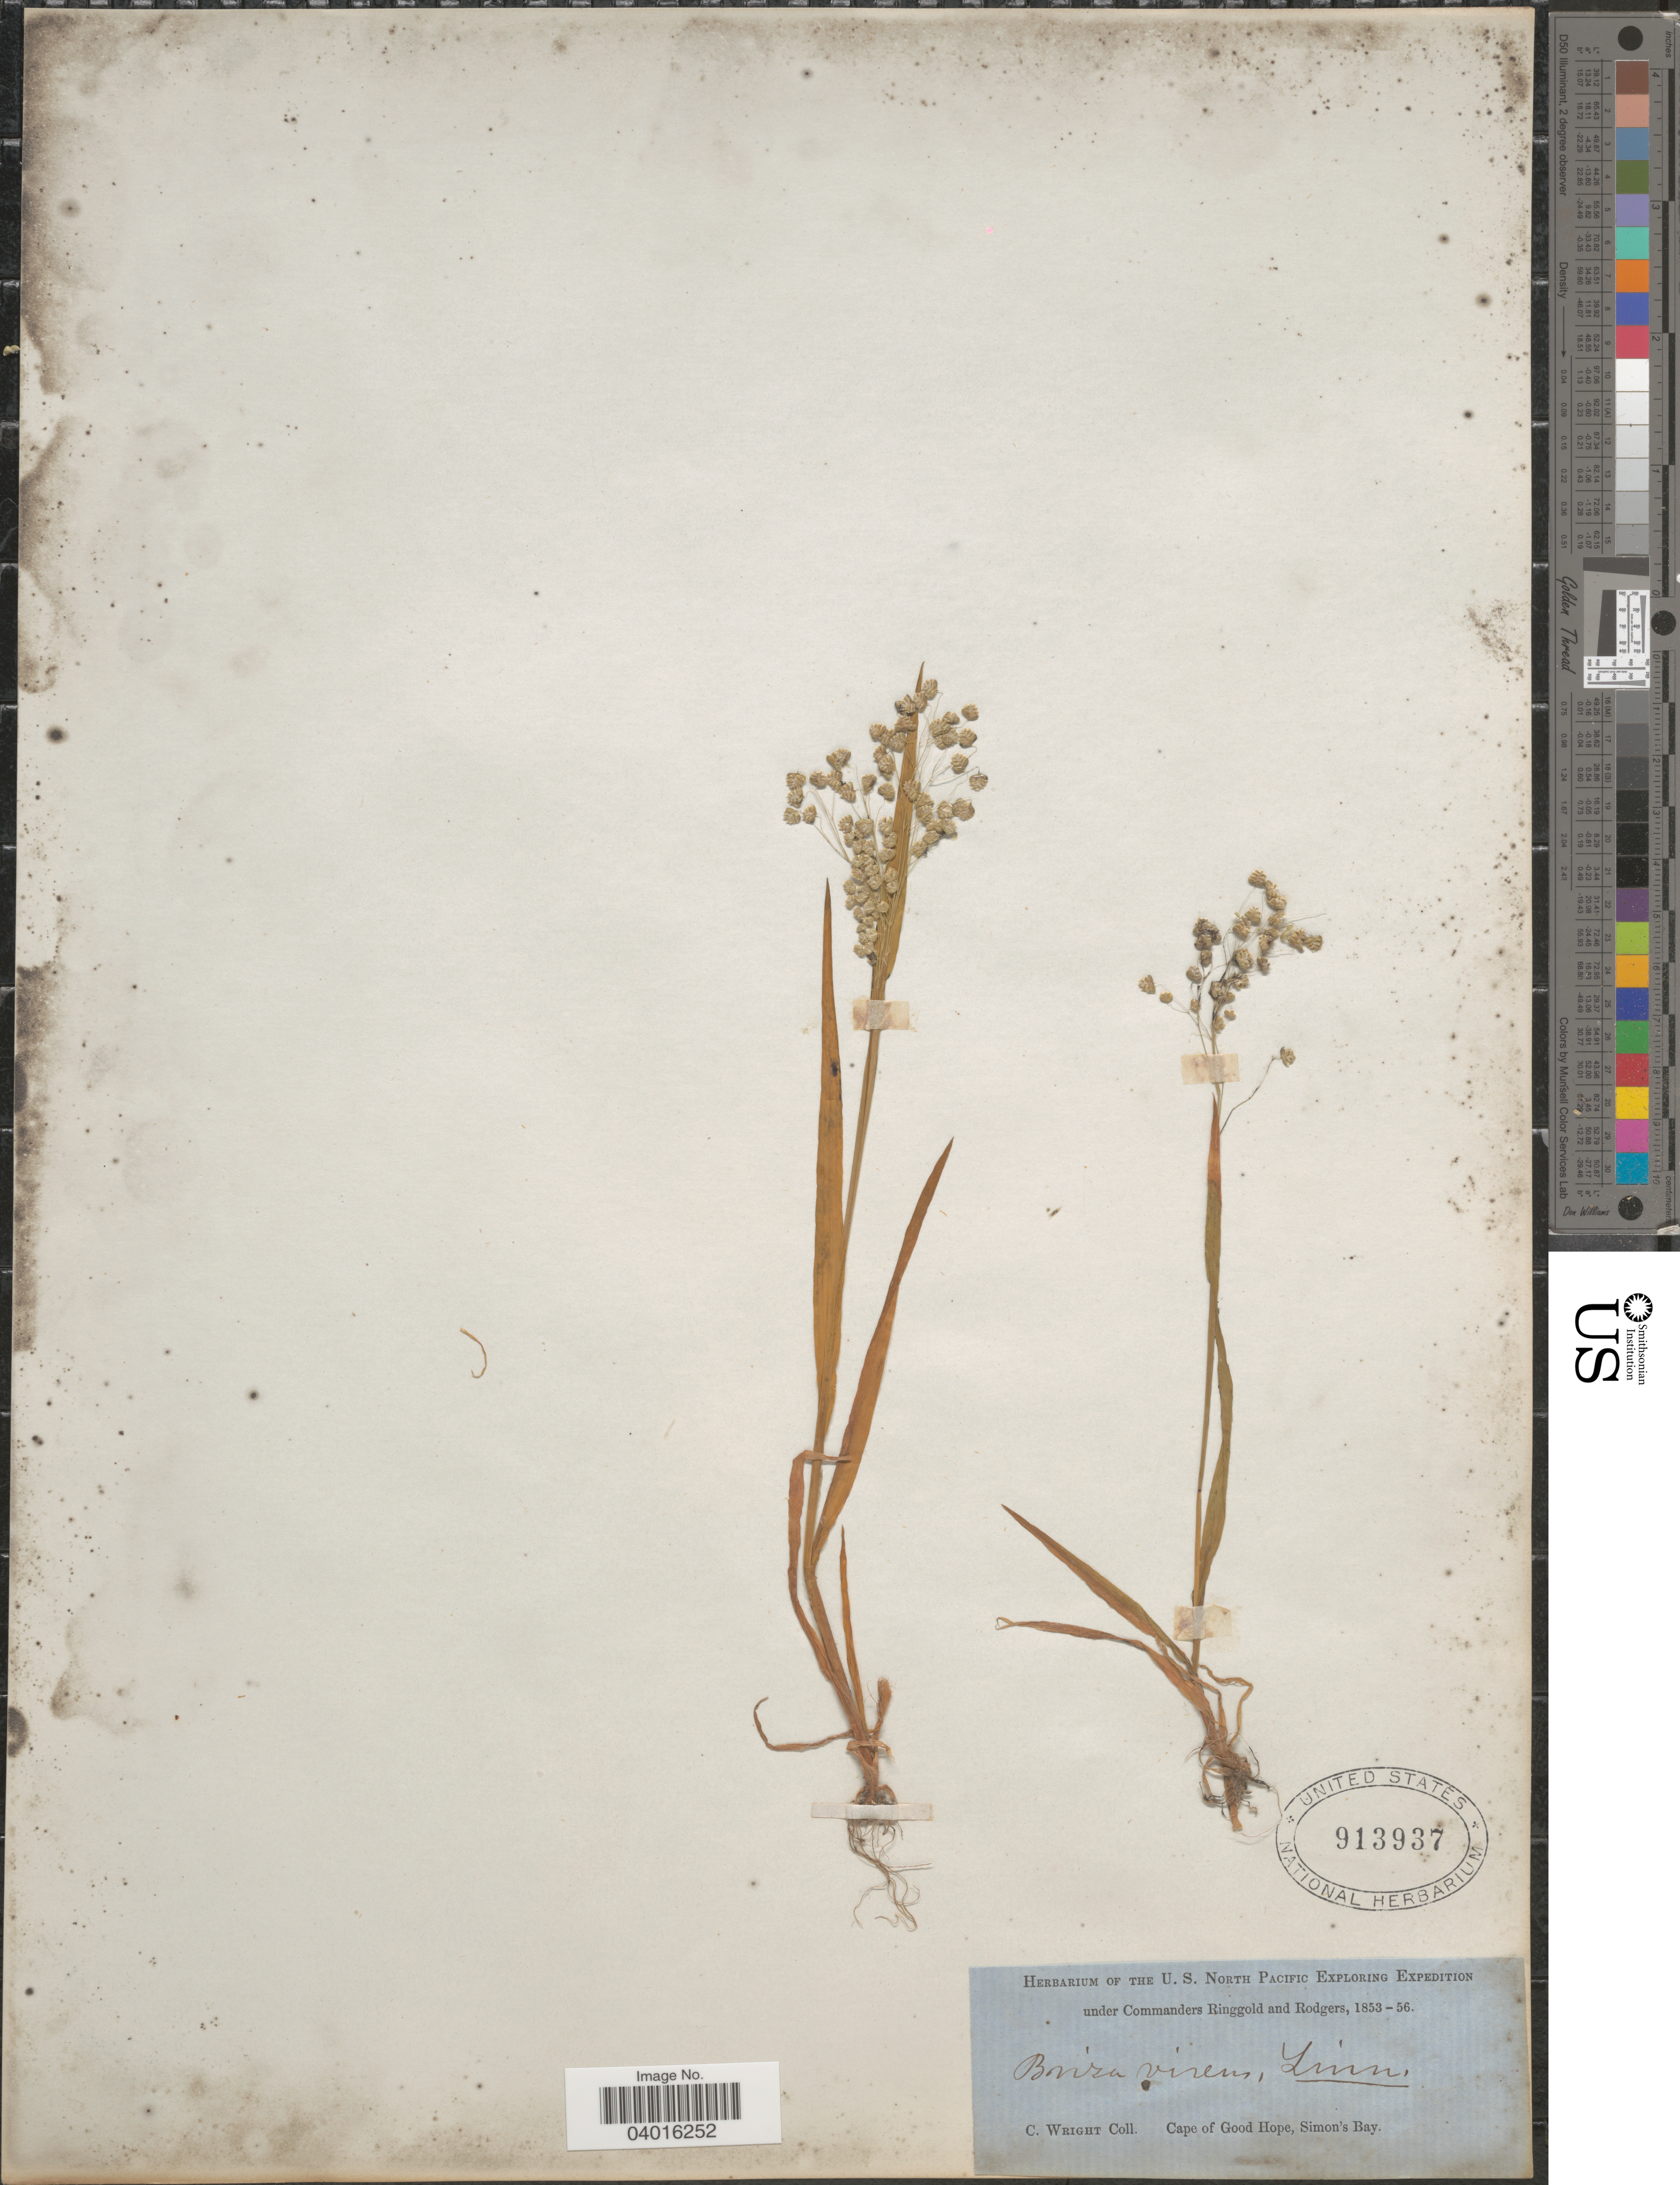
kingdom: Plantae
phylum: Tracheophyta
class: Liliopsida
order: Poales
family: Poaceae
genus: Briza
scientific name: Briza minor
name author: L.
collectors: C. Wright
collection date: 1853/1856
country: South Africa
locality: Cape of Good Hope, Simon's Bay.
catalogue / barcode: US 913937